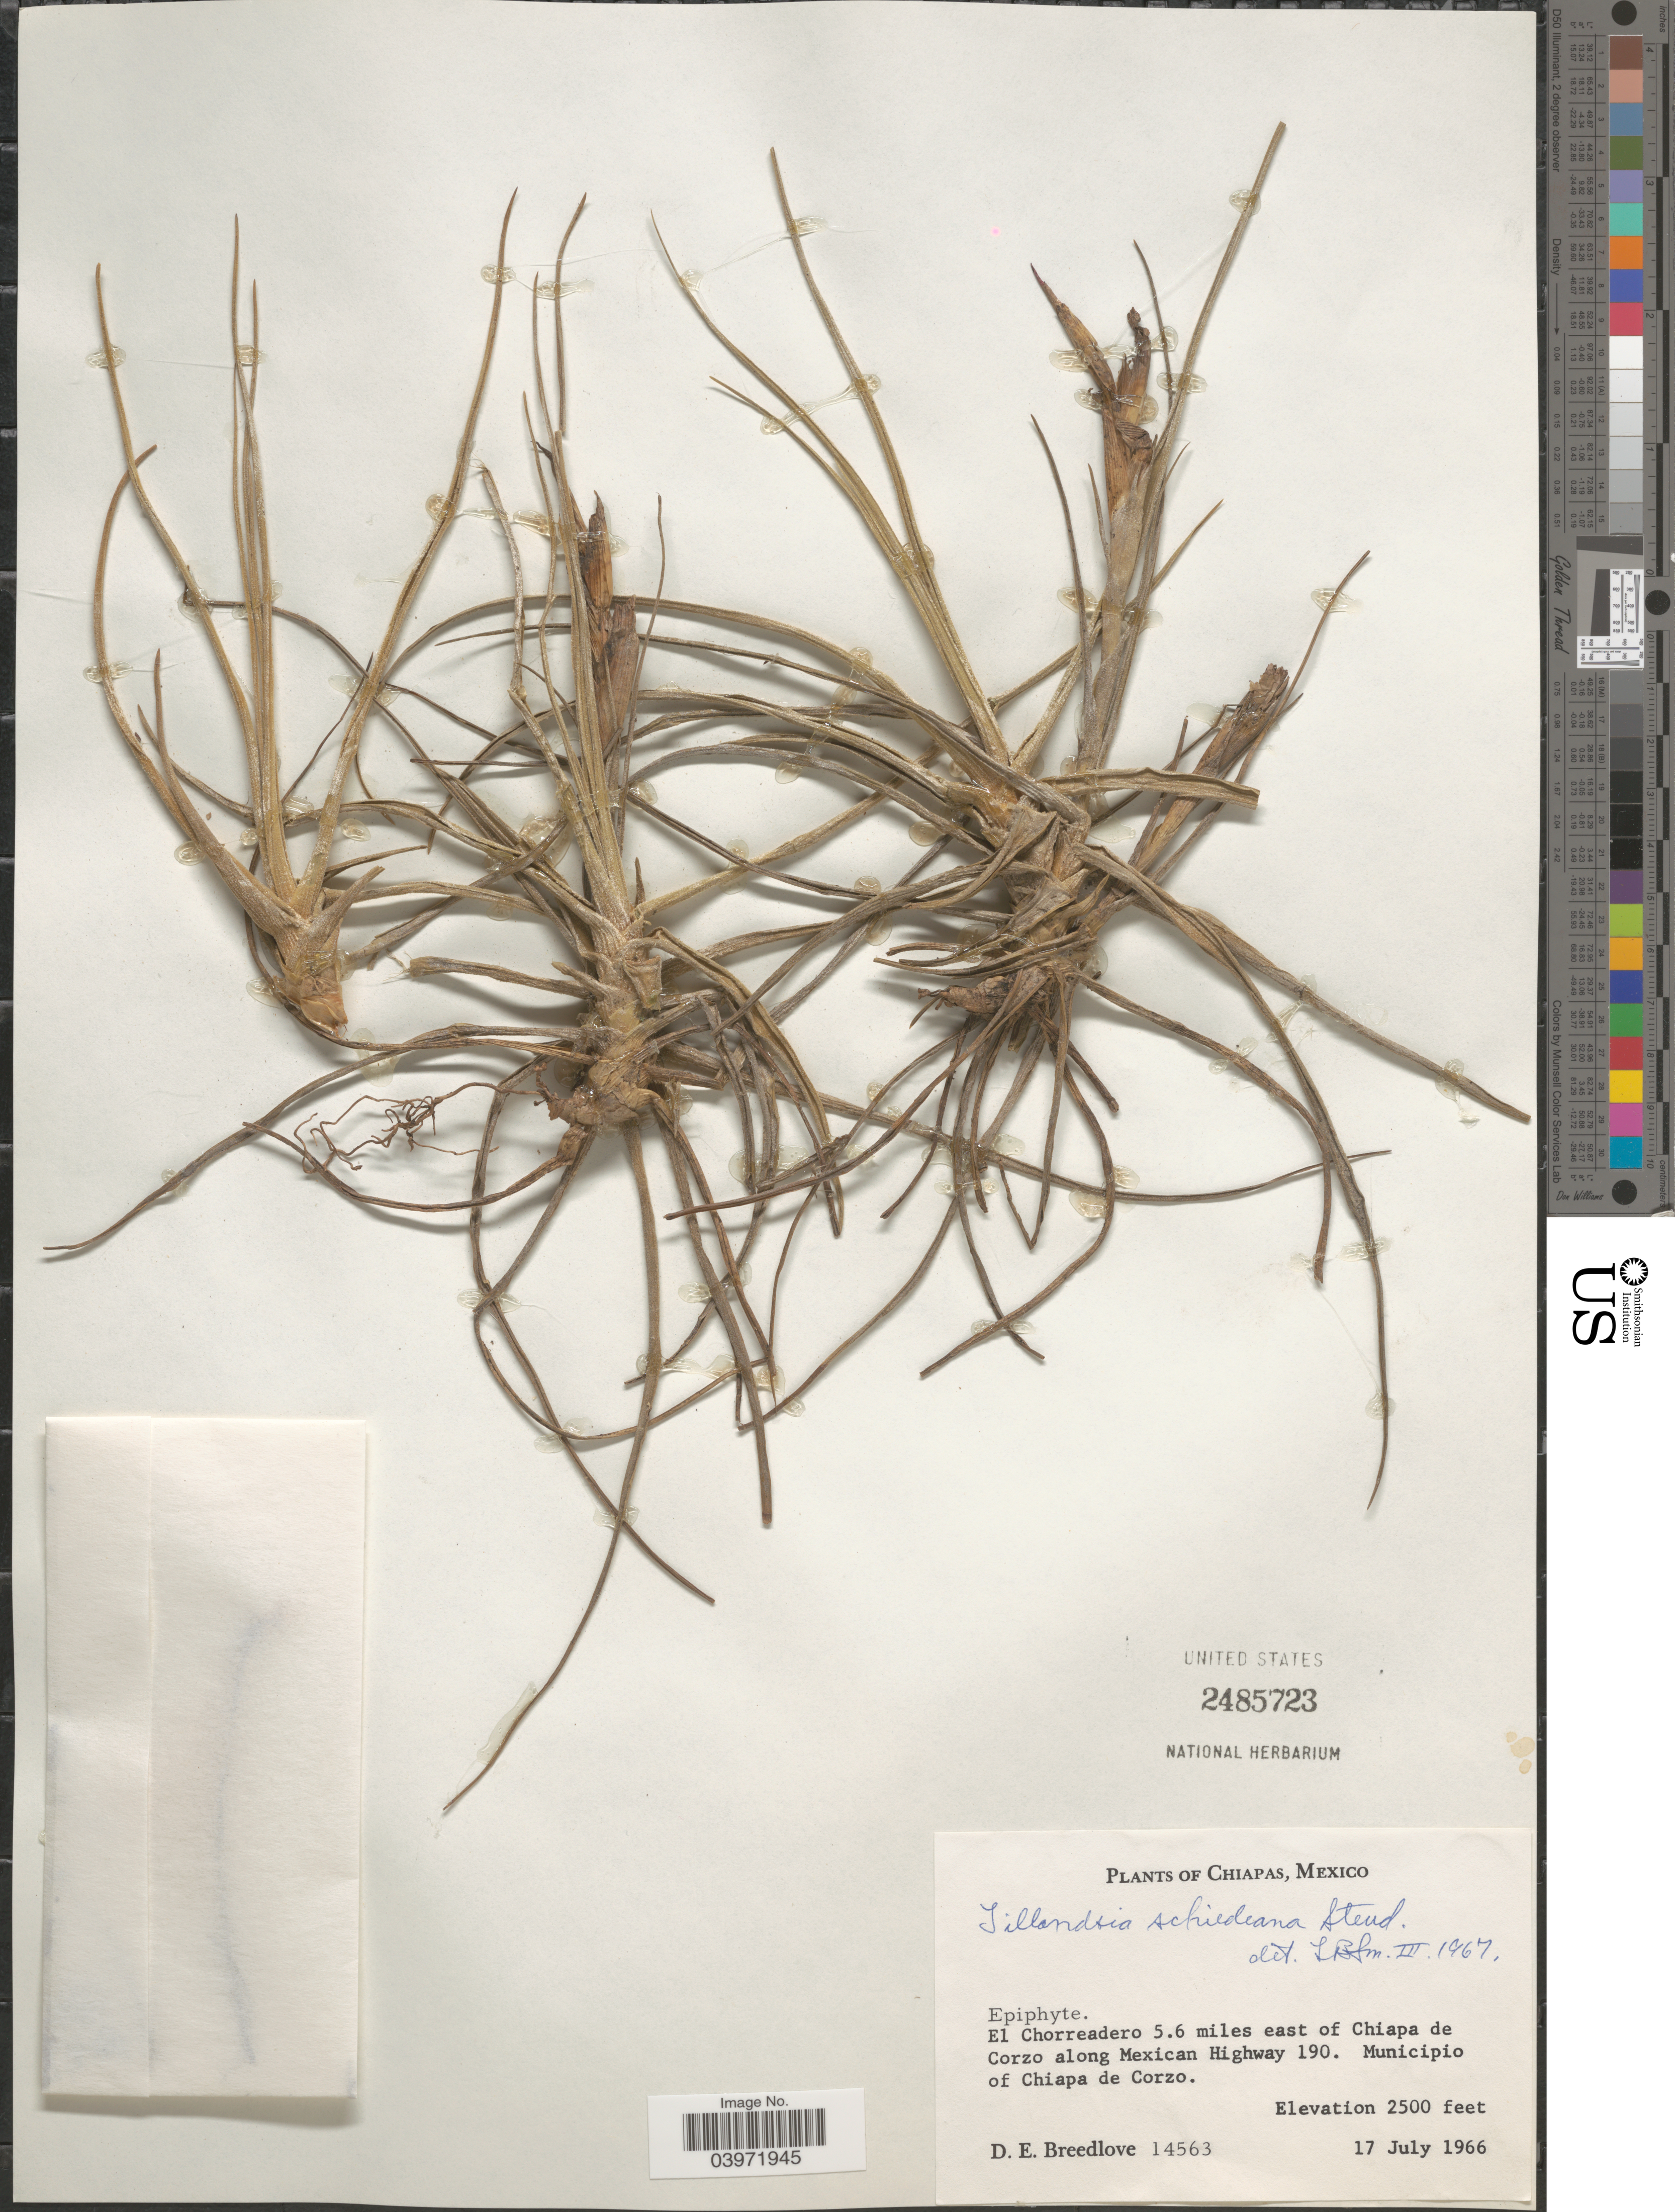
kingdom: Plantae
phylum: Tracheophyta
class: Liliopsida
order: Poales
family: Bromeliaceae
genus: Tillandsia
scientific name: Tillandsia schiedeana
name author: Steud.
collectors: D. E. Breedlove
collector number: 14563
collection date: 1966-07-17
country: Mexico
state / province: Chiapas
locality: El Chorreadero 5.6 miles east of Chiapa de Corzo along Mexican Highway 190. Municipio of Chiapa de Corzo.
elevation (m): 762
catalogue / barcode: US 2485723